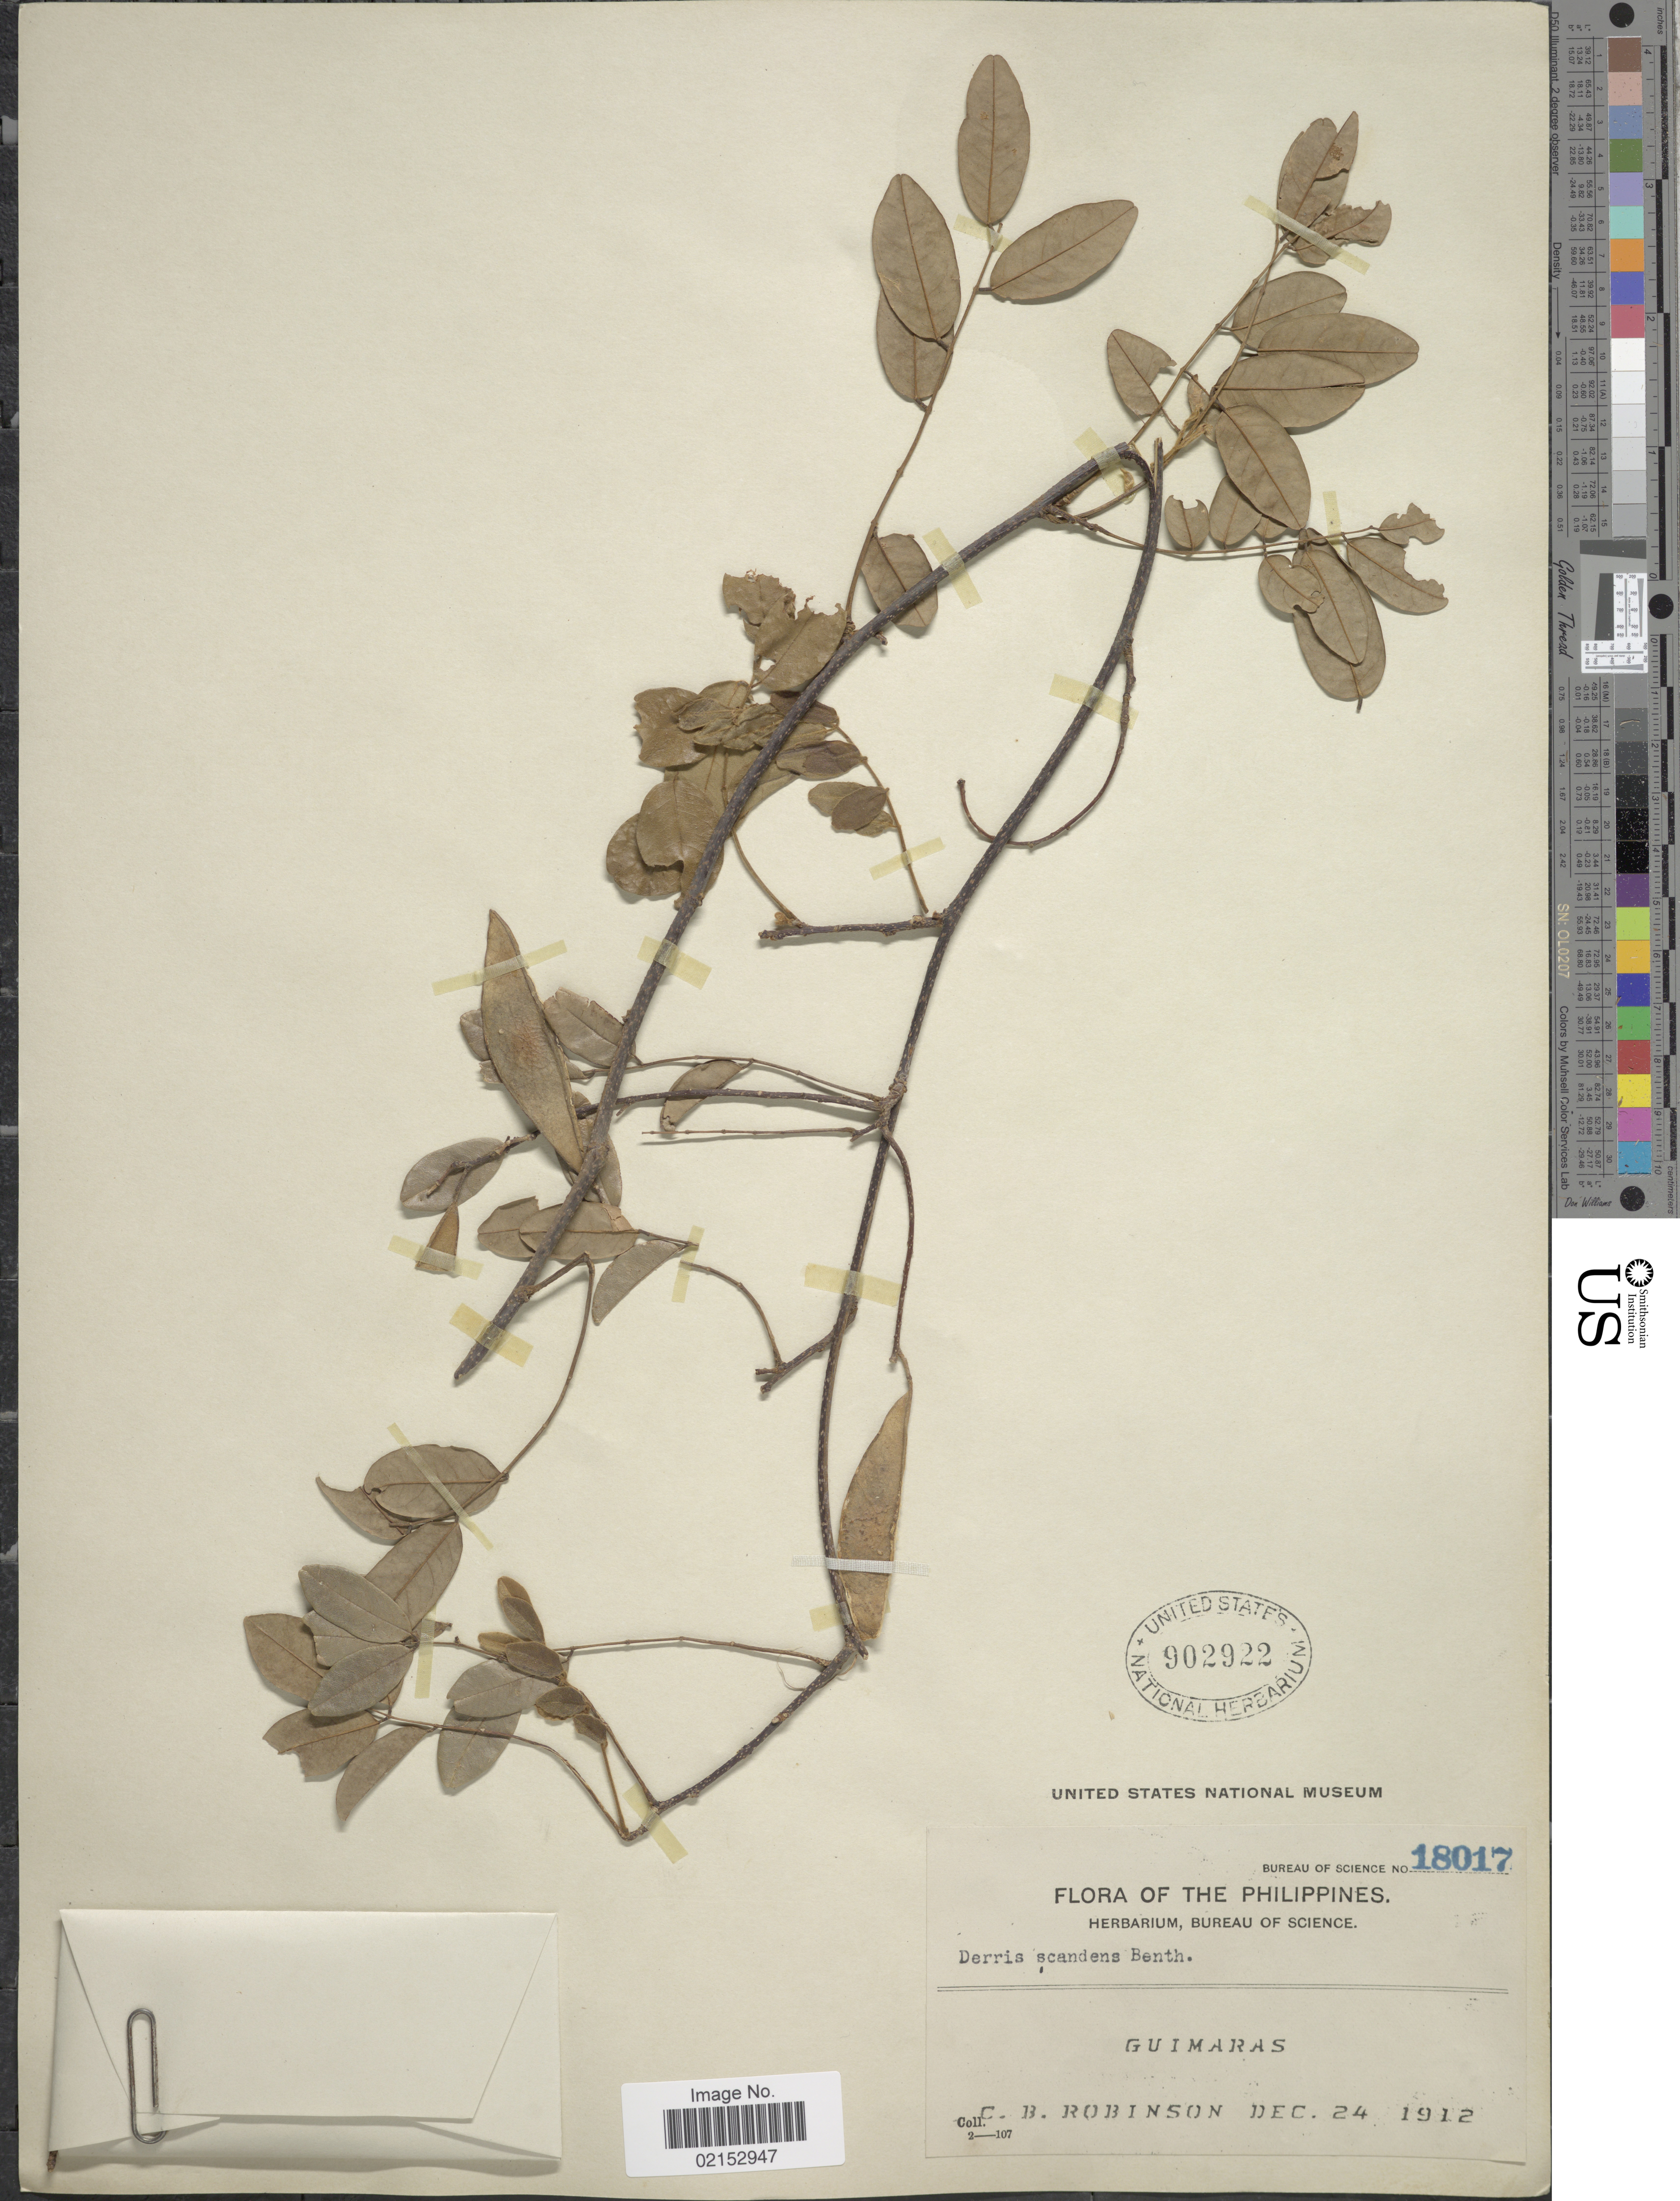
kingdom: Plantae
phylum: Tracheophyta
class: Magnoliopsida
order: Fabales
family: Fabaceae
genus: Brachypterum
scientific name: Brachypterum scandens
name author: (Roxb.) Miq.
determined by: Strong, Mark T., (BOT), Smithsonian Institution - National Museum of Natural History (UNITED STATES)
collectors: C. Robinson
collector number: Bureau of Science 18017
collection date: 1912-12-24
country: Philippines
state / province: Western Visayas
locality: Guimaras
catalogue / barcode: US 902922